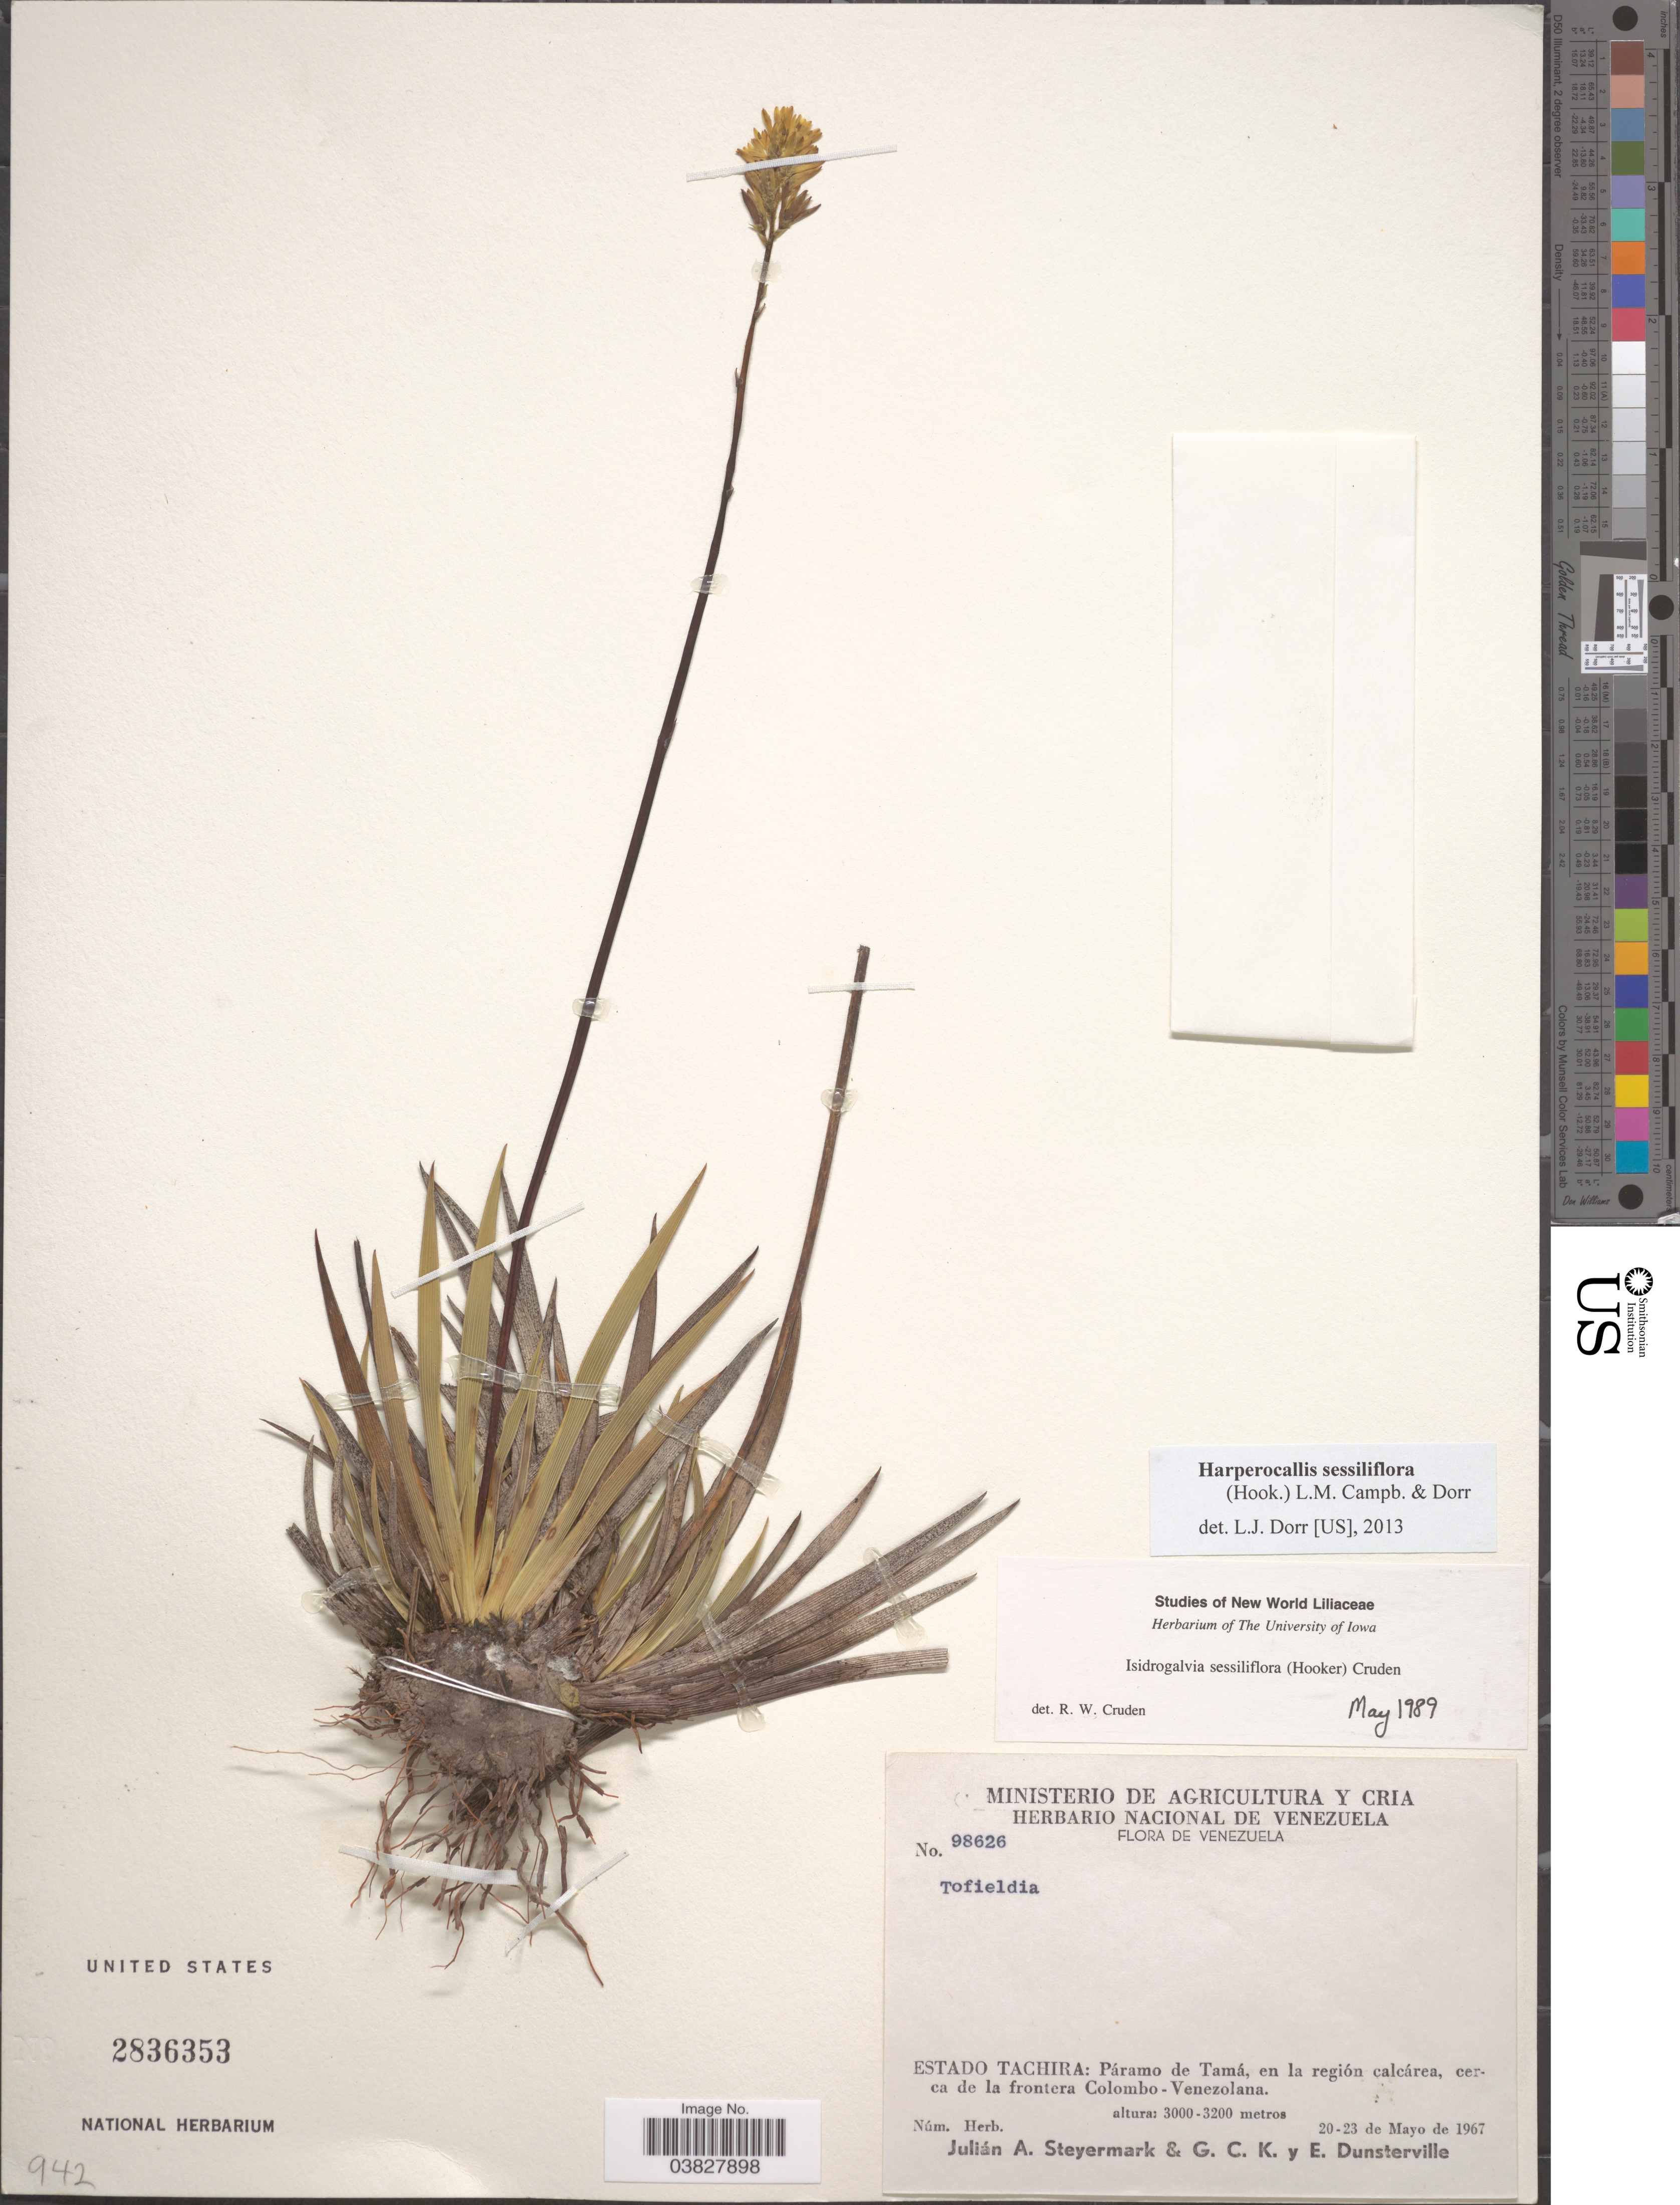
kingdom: Plantae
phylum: Tracheophyta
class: Liliopsida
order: Alismatales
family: Tofieldiaceae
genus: Harperocallis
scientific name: Harperocallis sessiliflora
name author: (Hook.) L.M. Campb. & Dorr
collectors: J. Steyermark, G. C. K. Dunsterville & E. Dunsterville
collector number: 98626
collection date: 1967-05-20/1967-05-23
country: Venezuela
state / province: Tachira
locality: Páramo de Tamá, en la región calcárea, cerca de la frontera Colombo-Venezolana.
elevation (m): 3000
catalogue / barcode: US 2836353